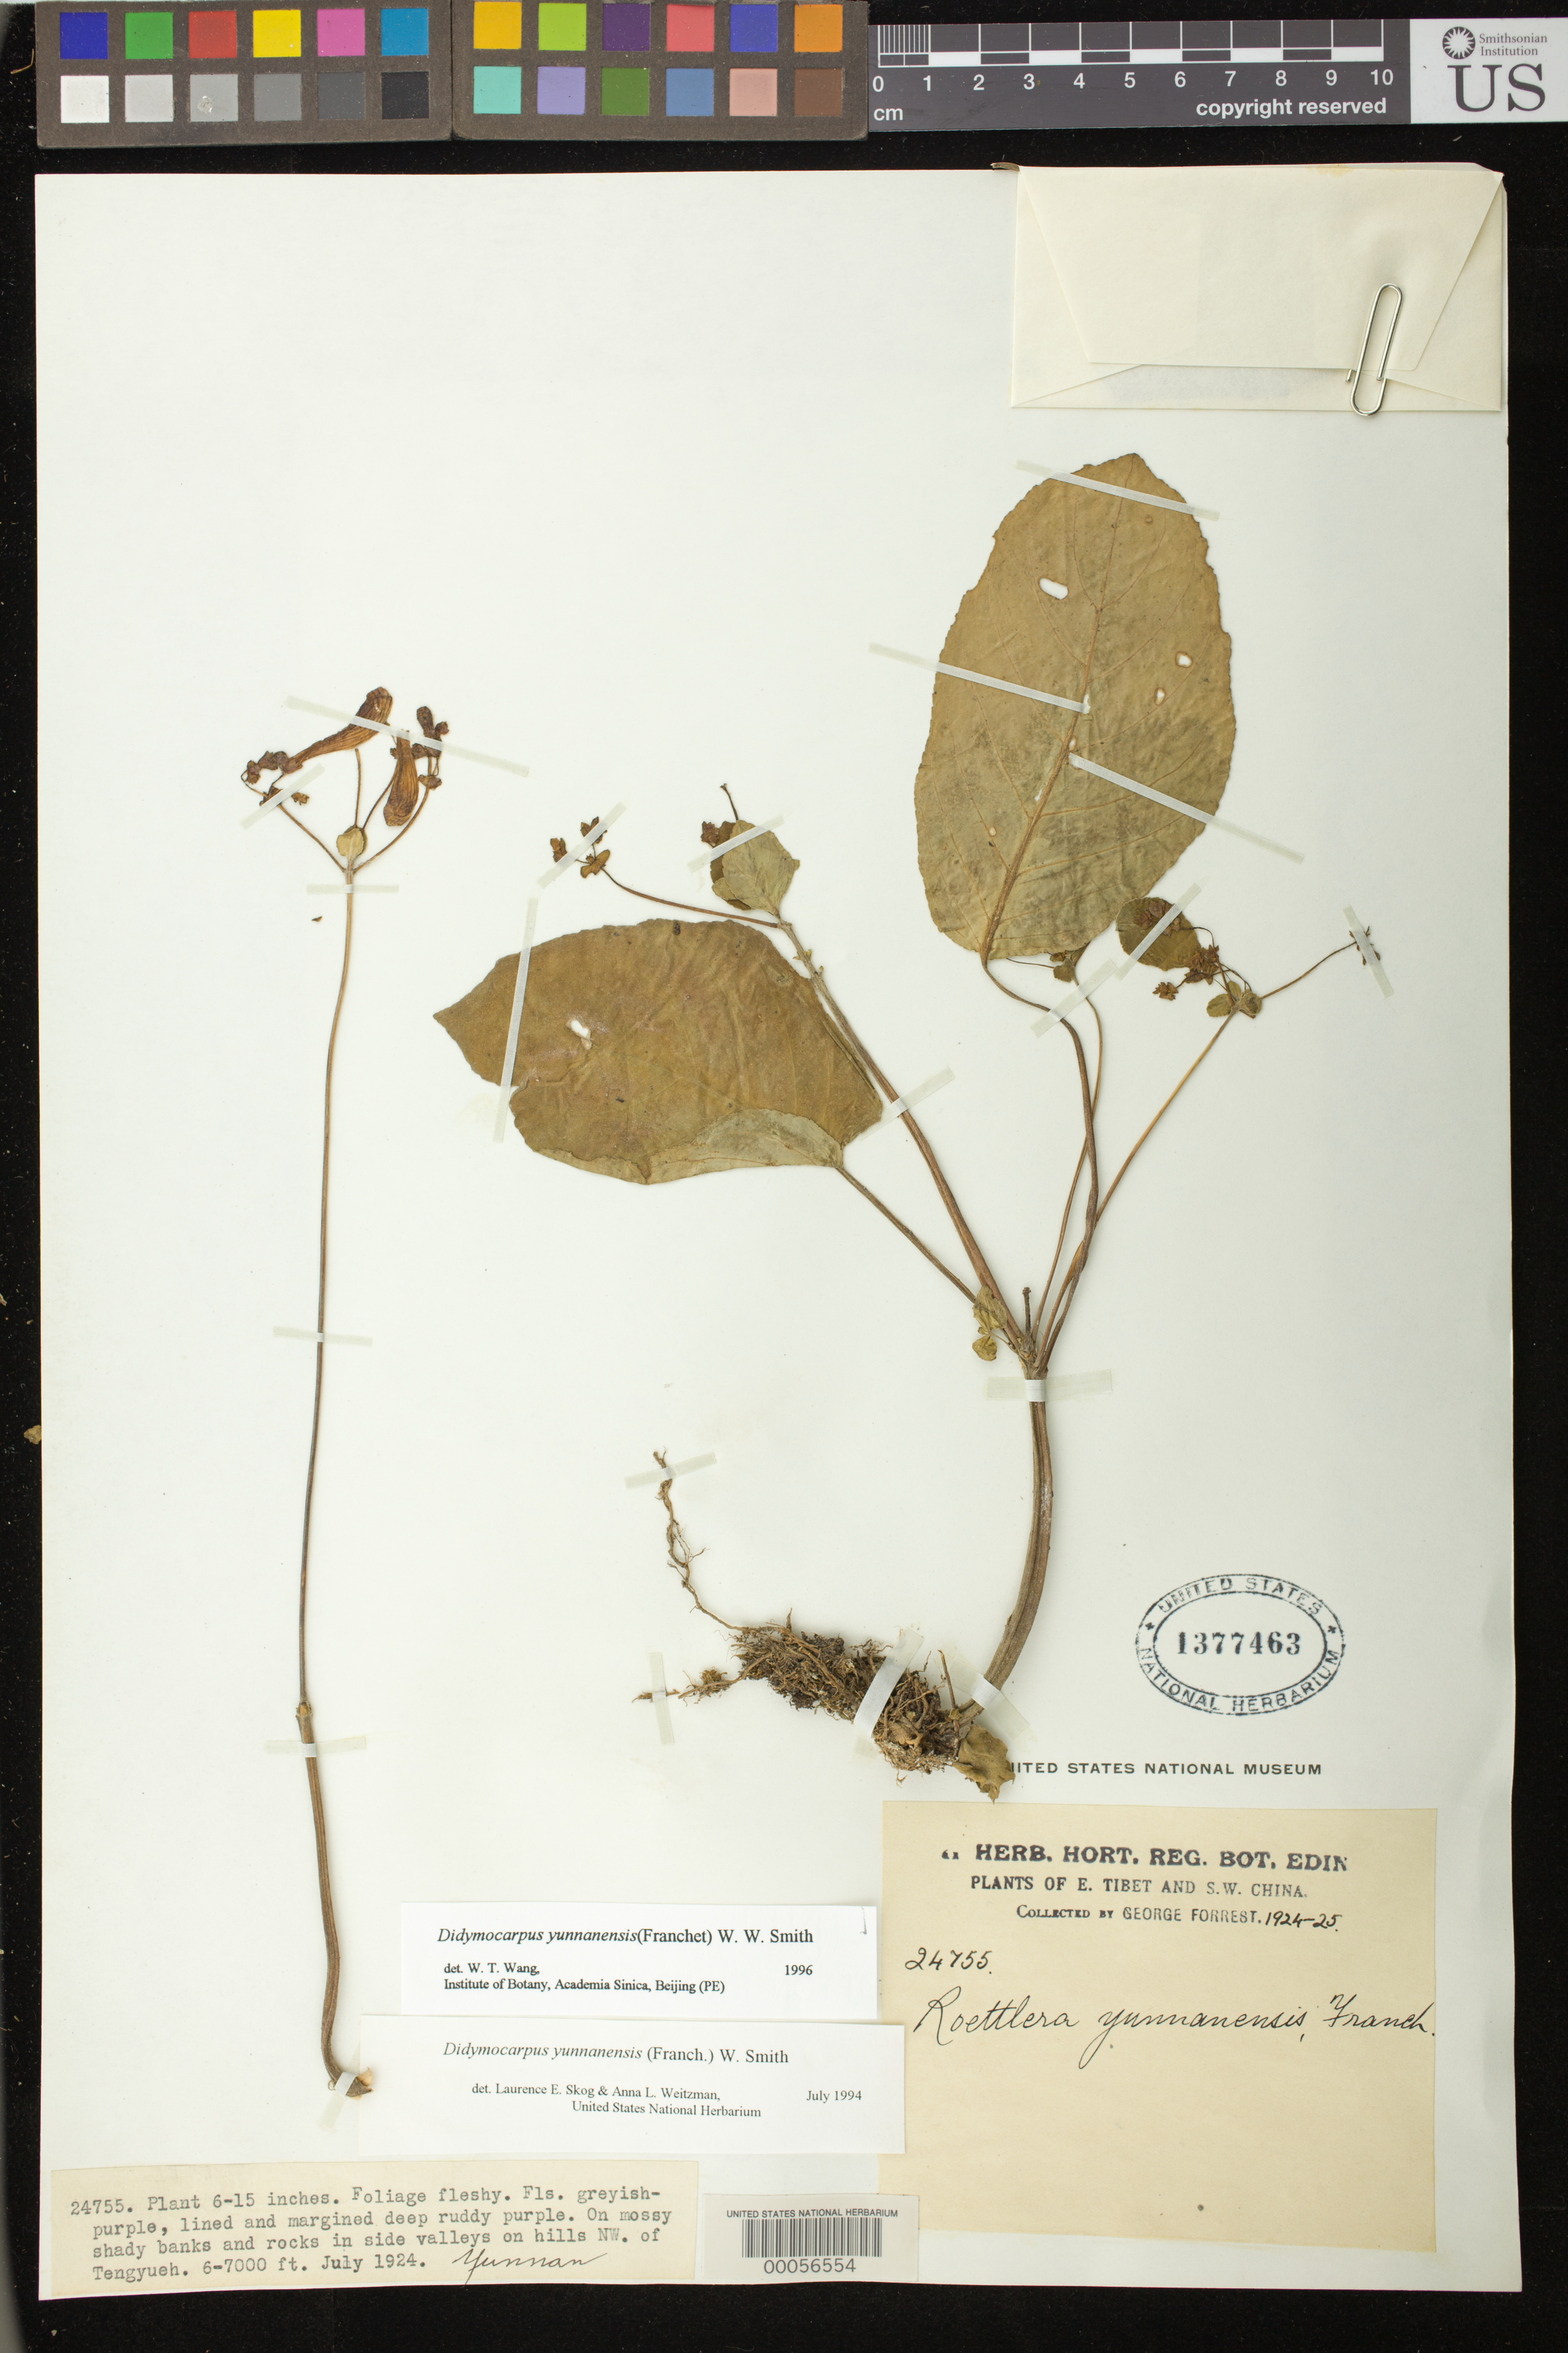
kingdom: Plantae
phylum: Tracheophyta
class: Magnoliopsida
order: Lamiales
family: Gesneriaceae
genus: Didymocarpus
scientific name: Didymocarpus yunnanensis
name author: (Franch.) W.W. Sm.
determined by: Weitzman, A. L.; Skog, L. E.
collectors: G. Forrest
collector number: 24755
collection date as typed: Jul 1924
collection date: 1924-07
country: China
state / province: Yunnan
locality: Hills NW of Tengyueh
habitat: Mossy shady banks and rocks in side valleys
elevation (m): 1829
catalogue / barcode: US 1377463